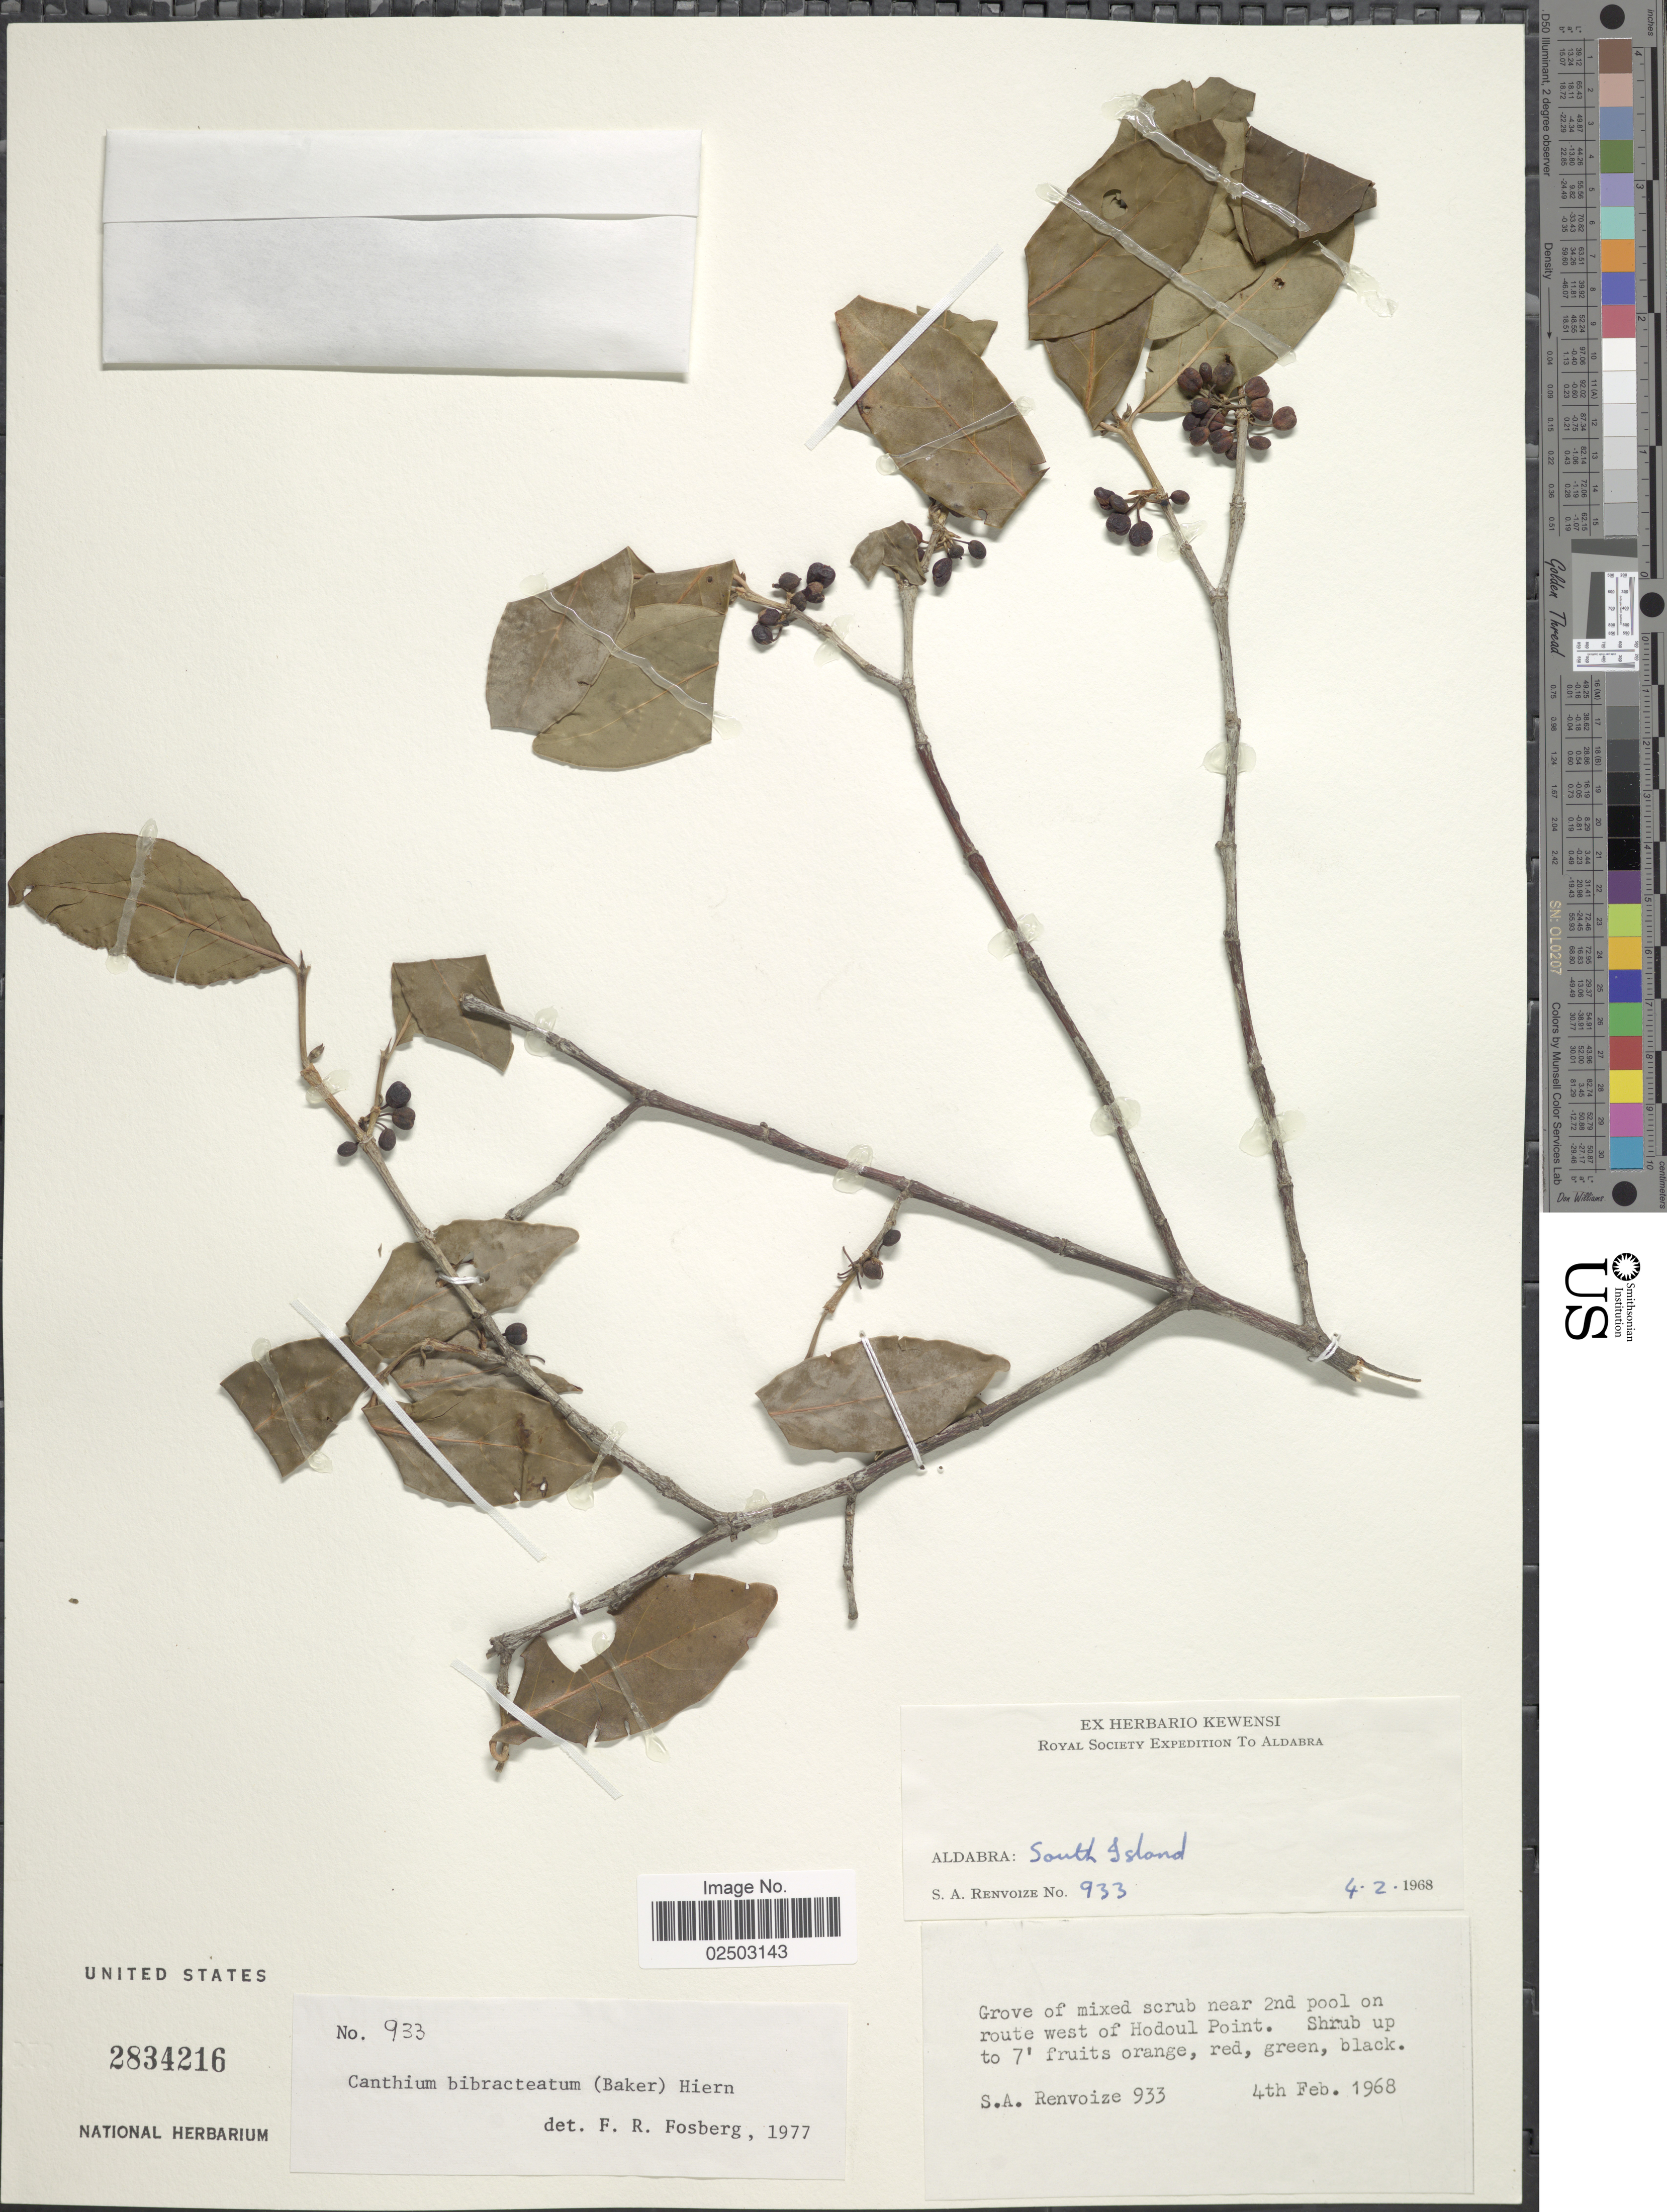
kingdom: Plantae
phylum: Tracheophyta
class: Magnoliopsida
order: Gentianales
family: Rubiaceae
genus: Canthium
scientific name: Canthium bibracteatum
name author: (Baker) Hiern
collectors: S. A. Renvoize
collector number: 933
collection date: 1968-02-04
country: Seychelles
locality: Aldabra: South Island, grove of mixed scrub near 2nd pool on route west of Hodoul Point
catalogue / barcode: US 2834216